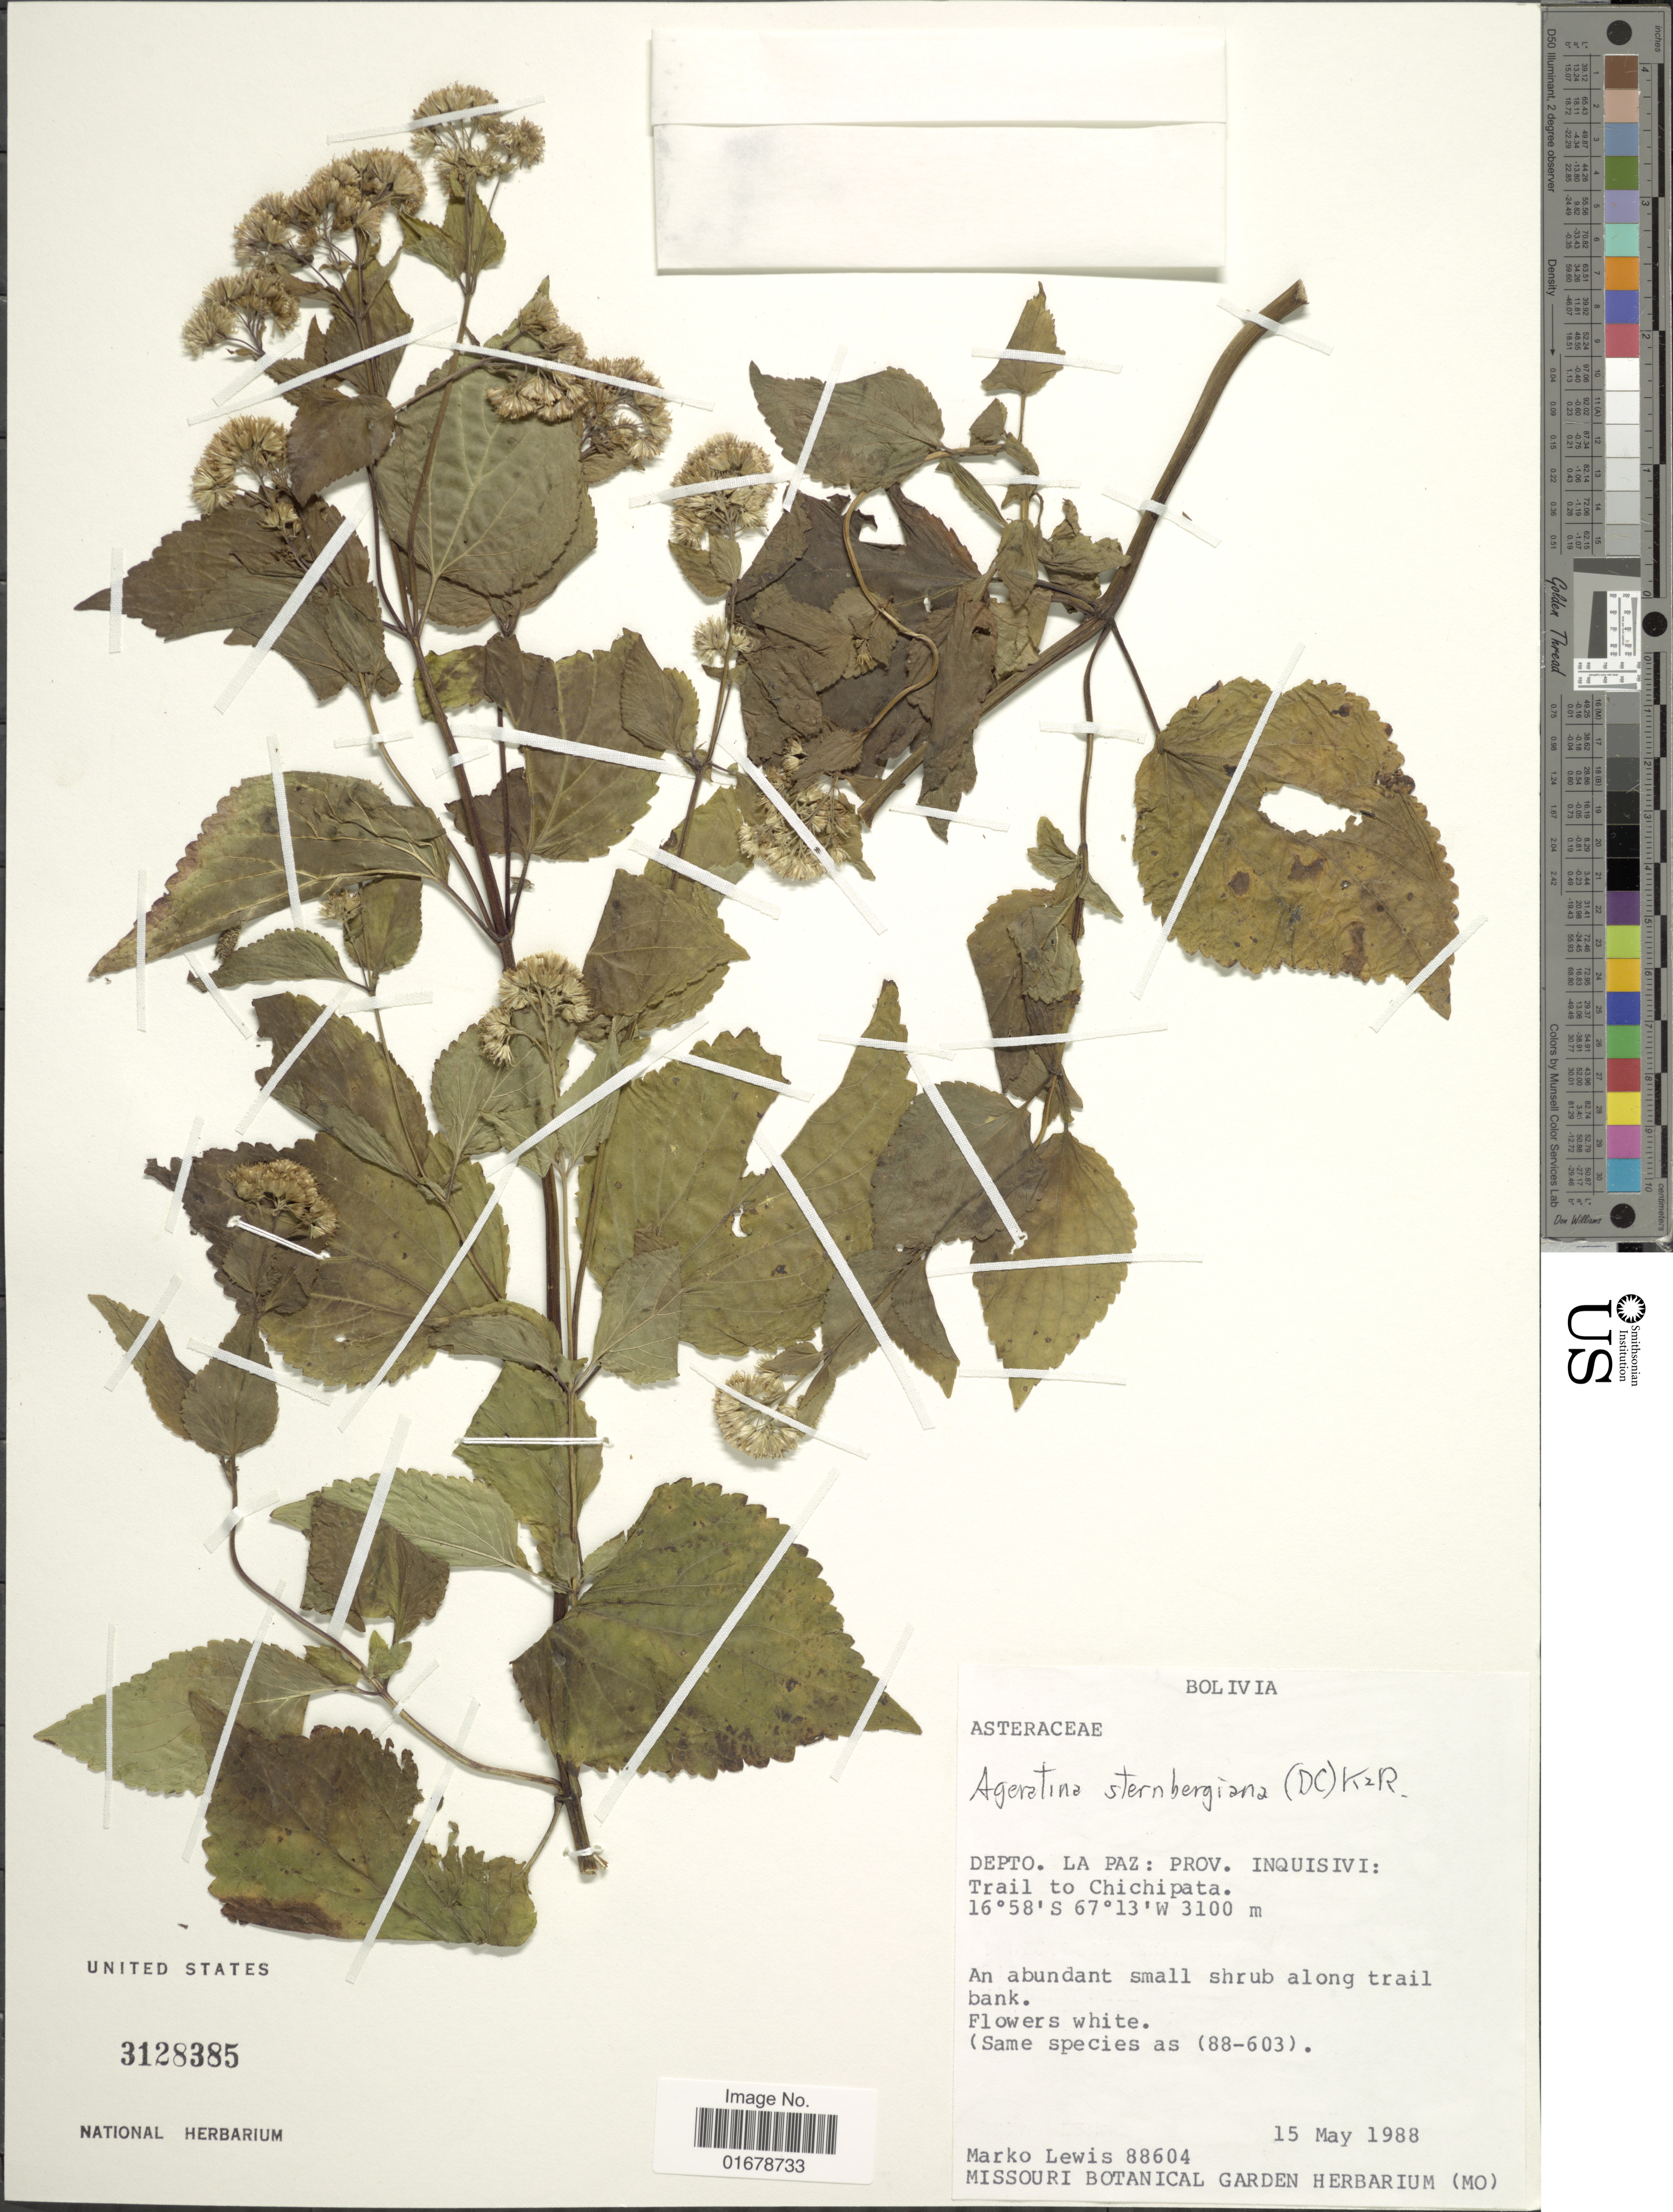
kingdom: Plantae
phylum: Tracheophyta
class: Magnoliopsida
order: Asterales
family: Asteraceae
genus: Ageratina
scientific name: Ageratina sternbergiana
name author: (DC.) R.M. King & H. Rob.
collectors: M. A. Lewis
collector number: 88604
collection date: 1988-05-15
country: Bolivia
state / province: La Paz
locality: Depto. La Paz: Prov. Inquisivi: Trail to Chichipata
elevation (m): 3100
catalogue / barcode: US 3128385